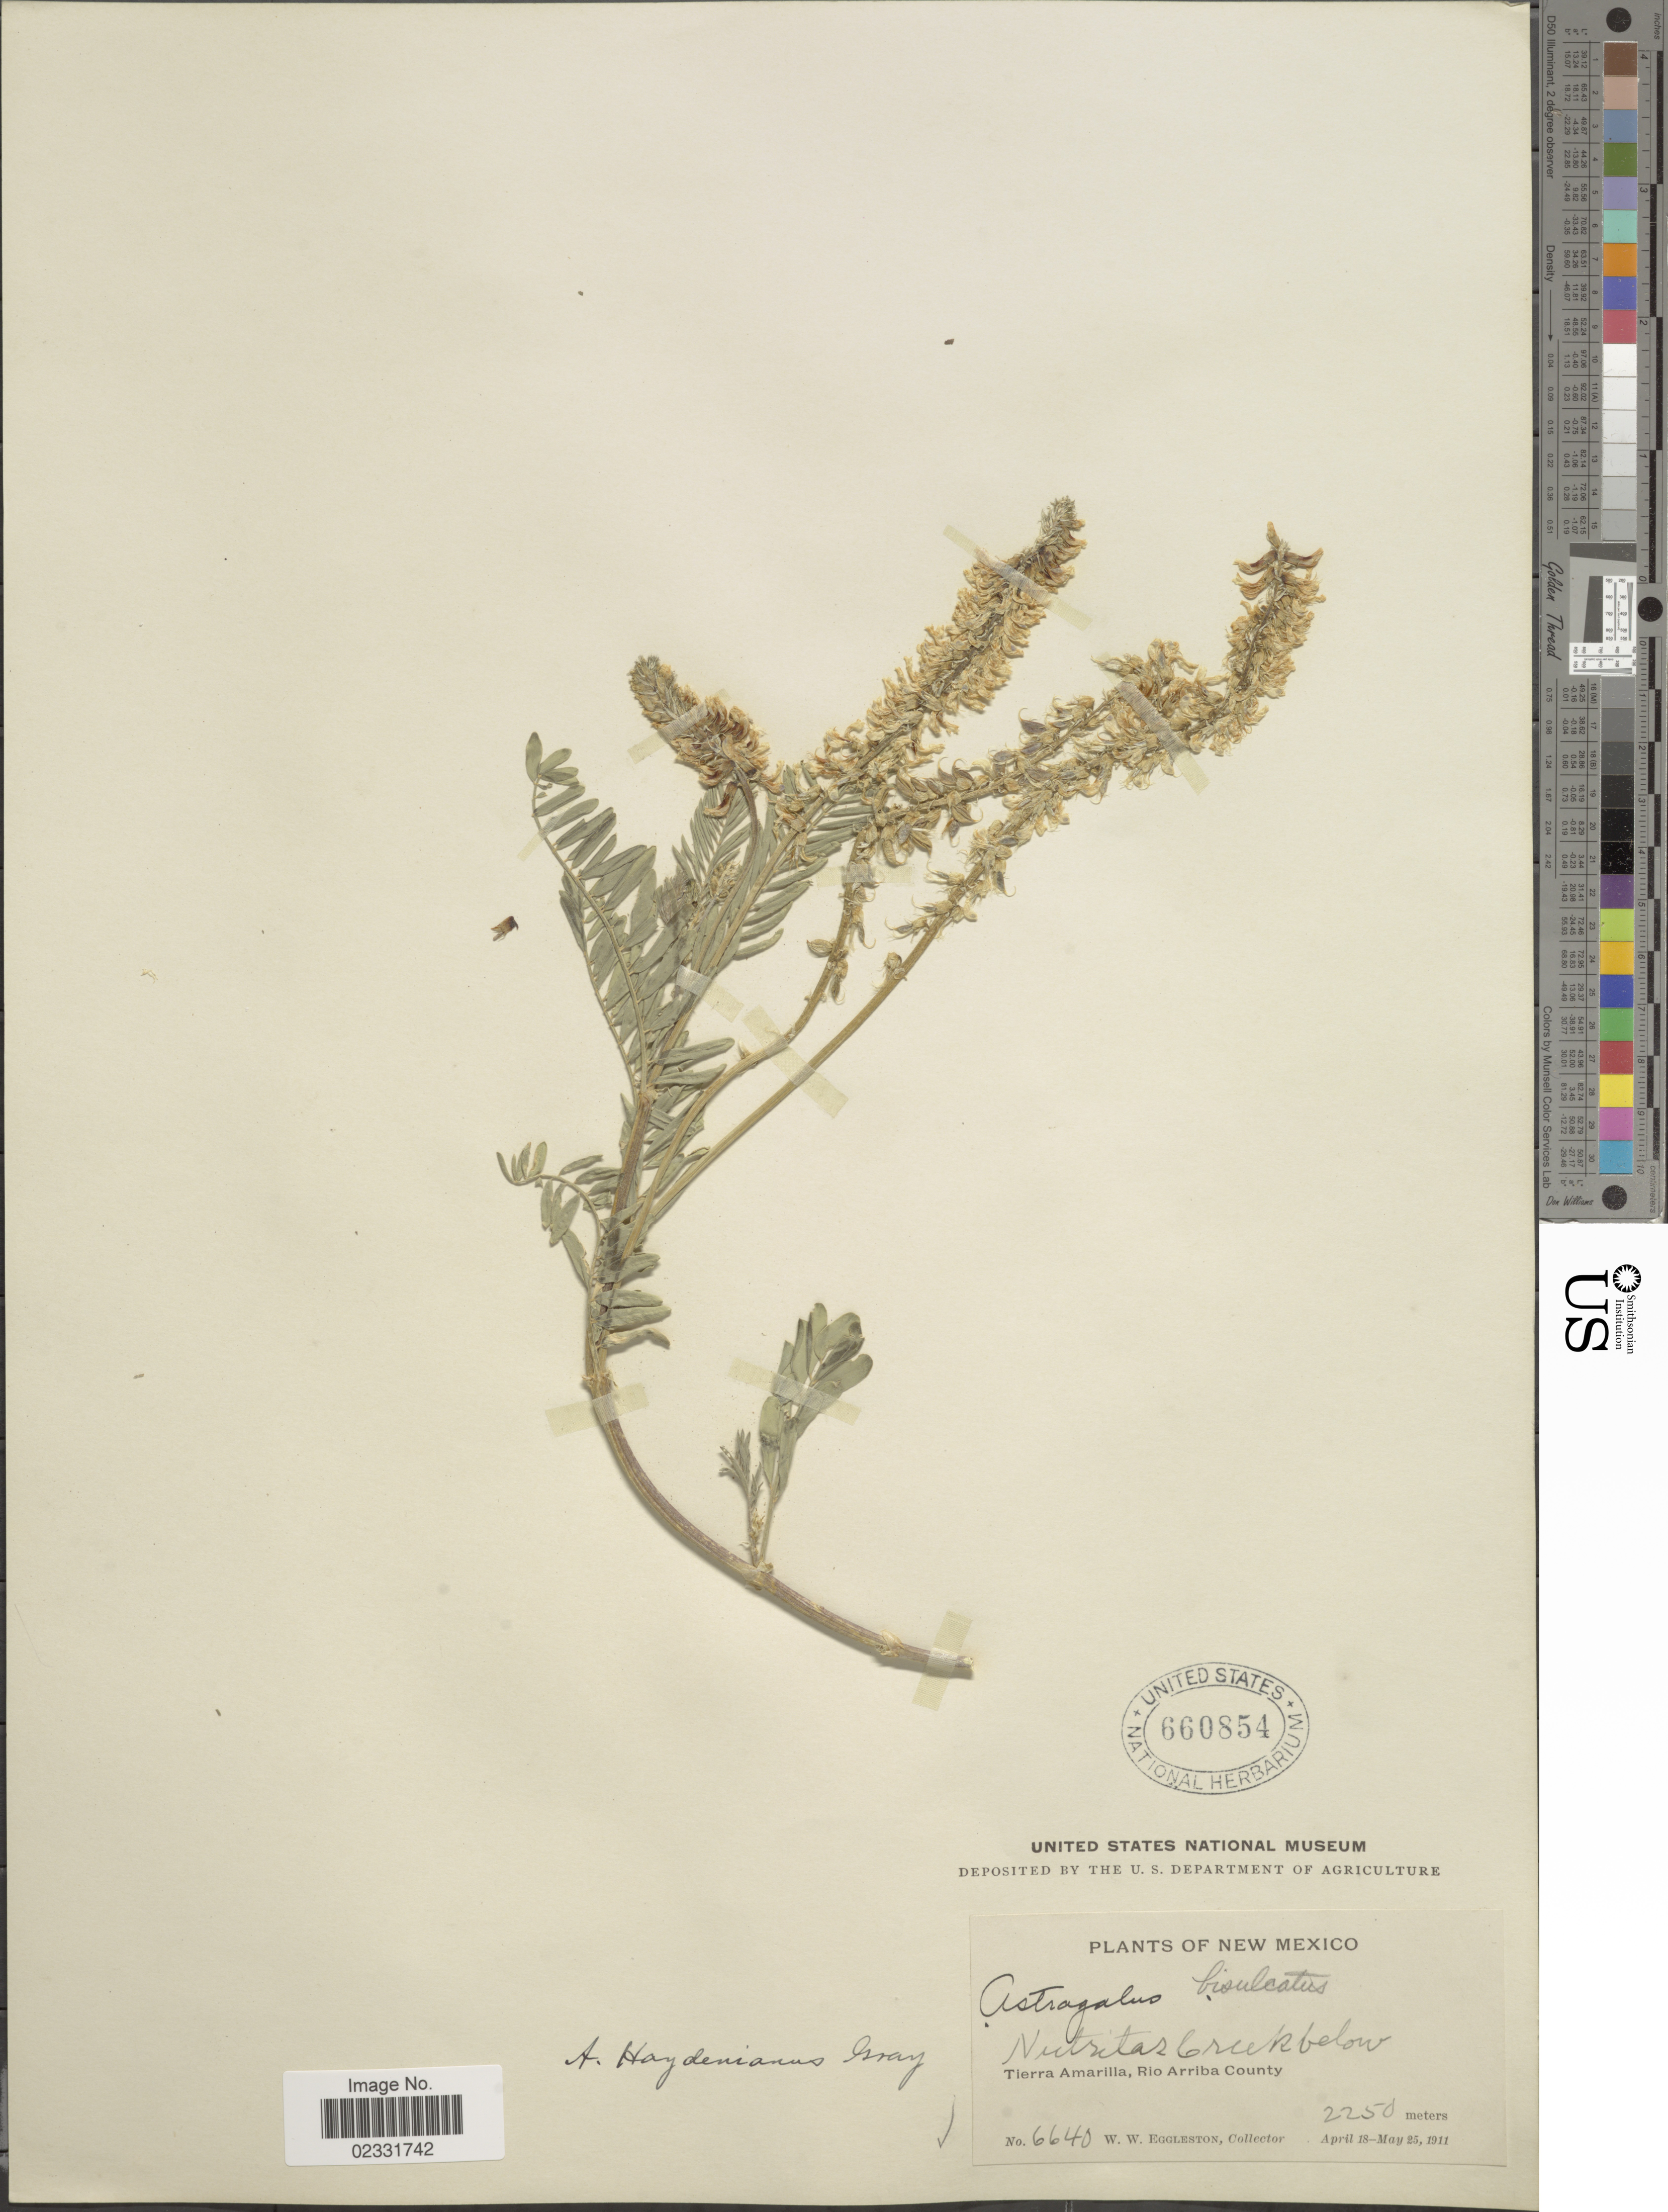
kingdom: Plantae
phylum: Tracheophyta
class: Magnoliopsida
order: Fabales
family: Fabaceae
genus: Astragalus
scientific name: Astragalus haydenianus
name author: A. Gray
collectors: W. W. Eggleston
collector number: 6640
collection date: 1911-04-18/1911-05-25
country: United States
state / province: New Mexico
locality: Nutritas Creek below tierra Amarilla, Rio Arriba County.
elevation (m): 2250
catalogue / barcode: US 660854